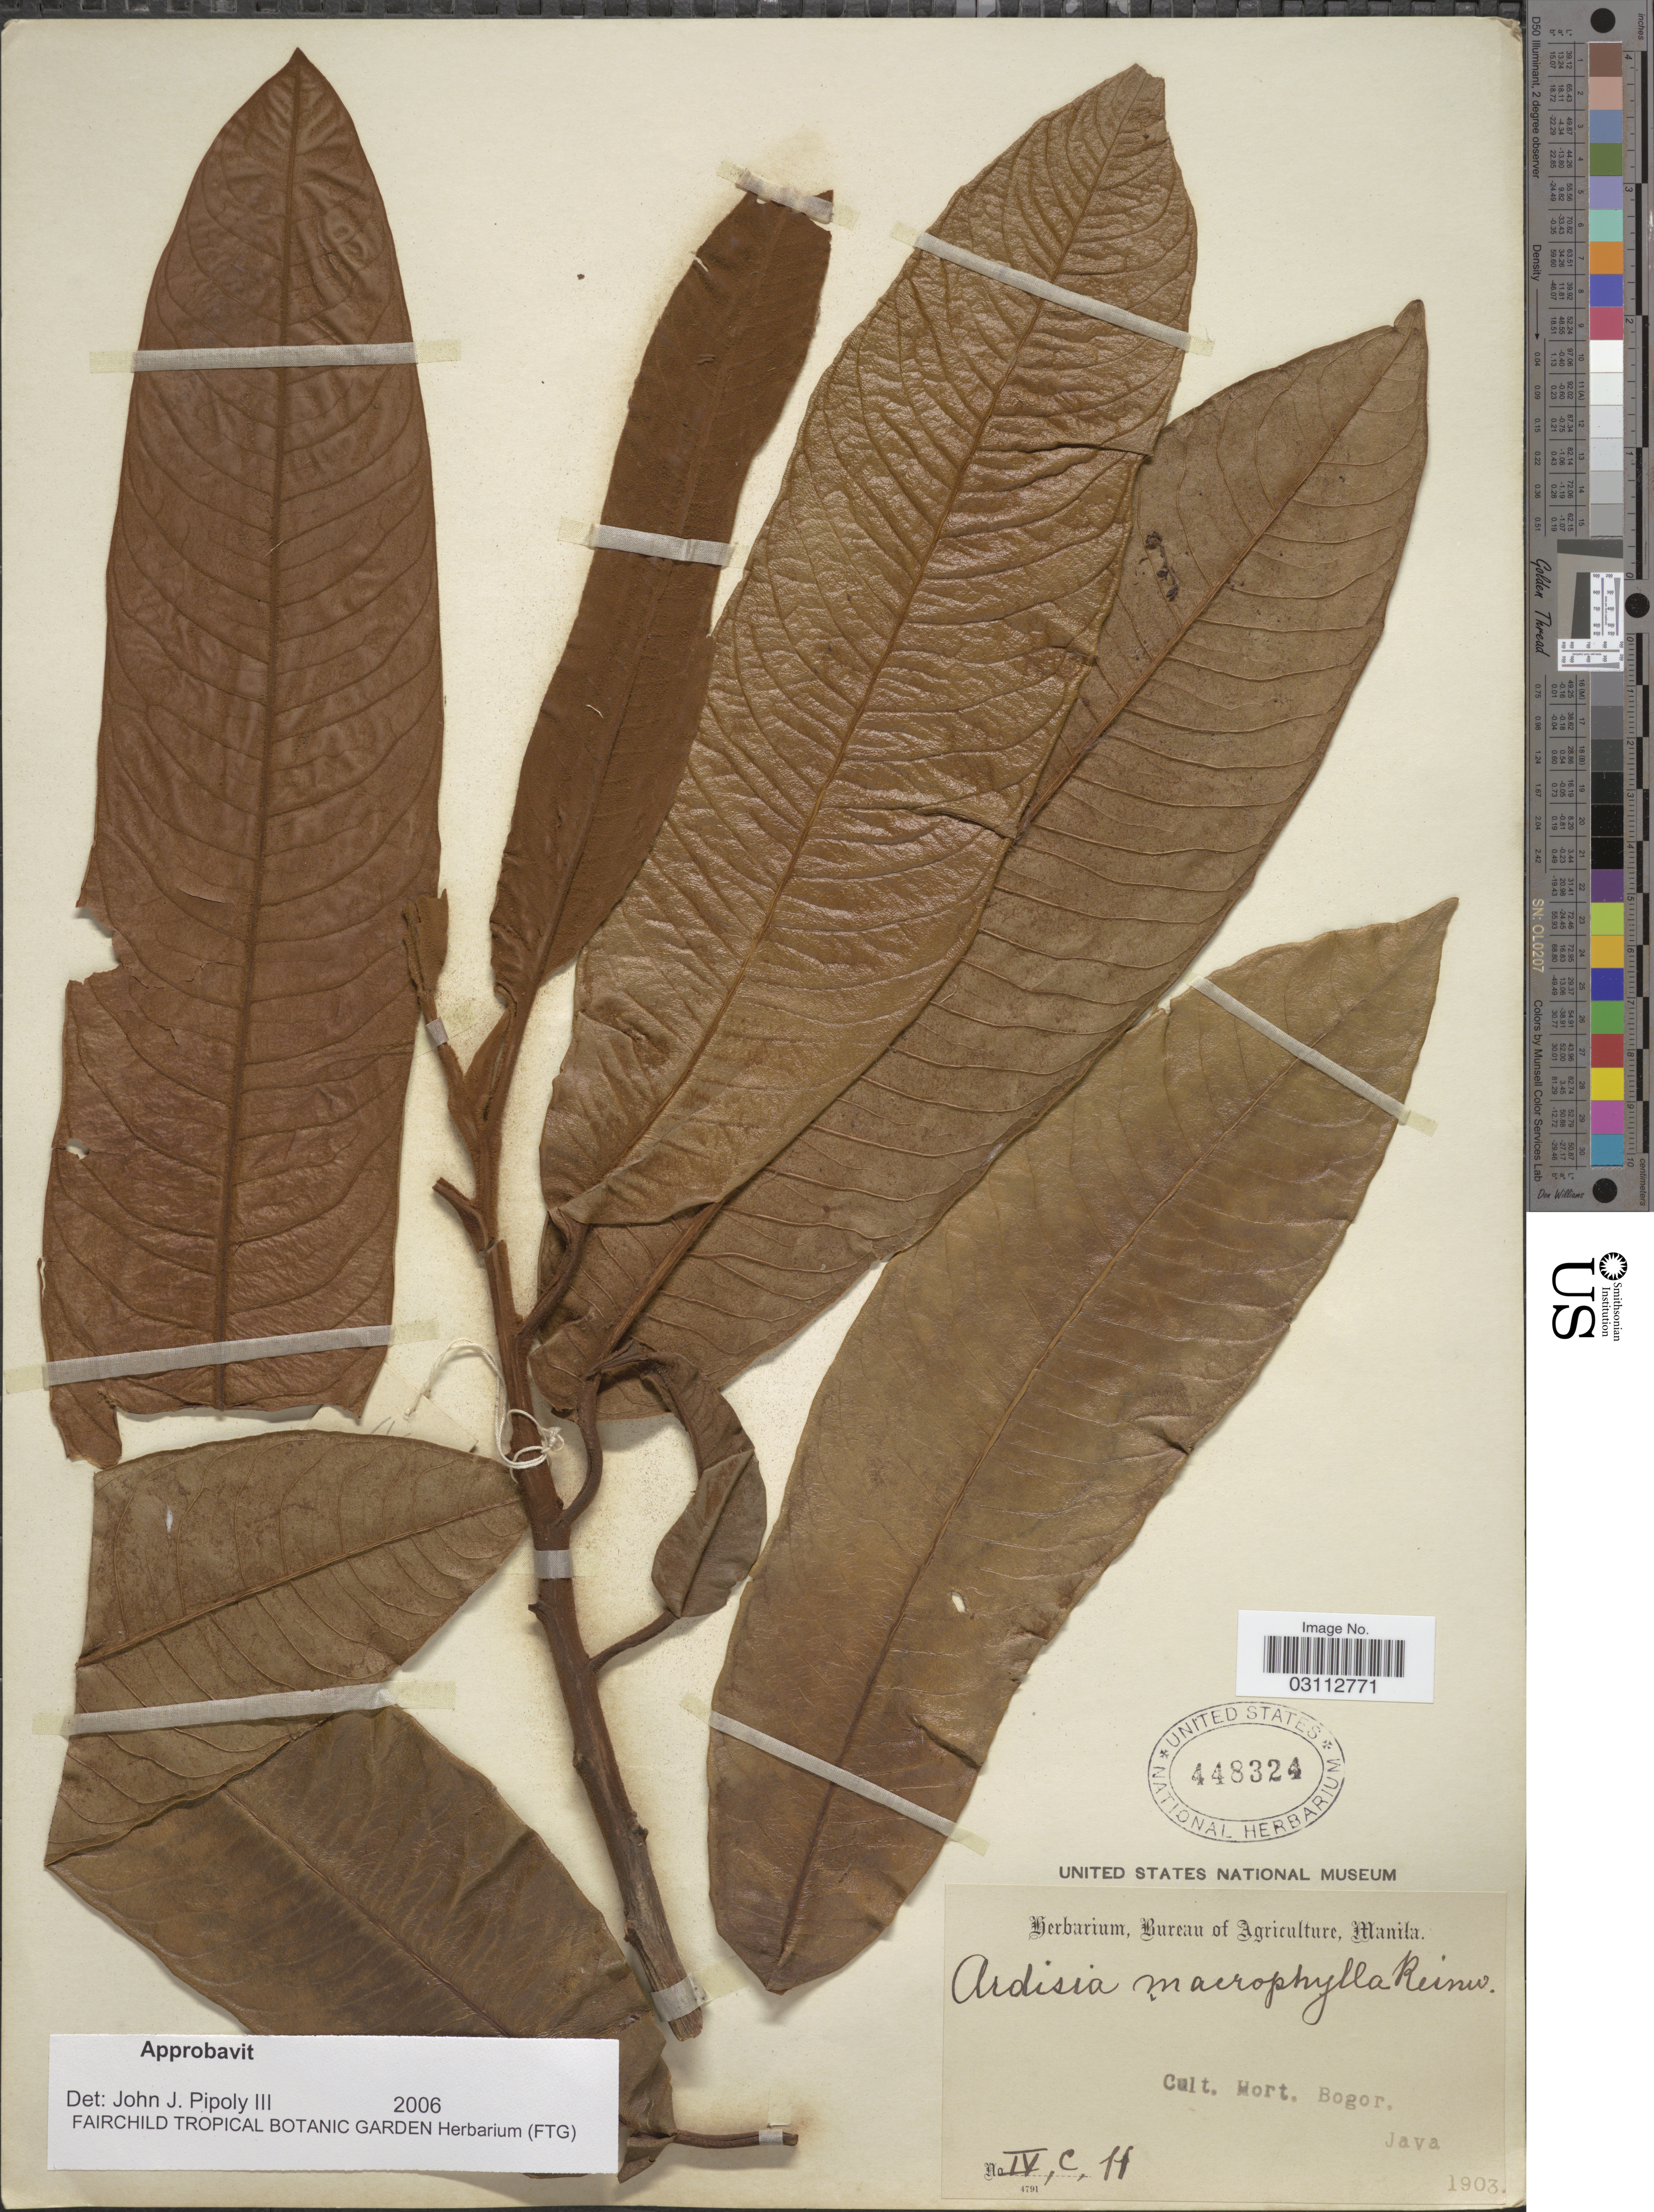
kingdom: Plantae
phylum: Tracheophyta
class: Magnoliopsida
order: Ericales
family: Primulaceae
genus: Ardisia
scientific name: Ardisia macrophylla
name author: Reinw. ex Blume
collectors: Ex herb. Bureau of Agriculture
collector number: IV,C,11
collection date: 1903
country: Indonesia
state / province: Java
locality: Cult. Hort. Bogor. Java.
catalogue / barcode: US 448324